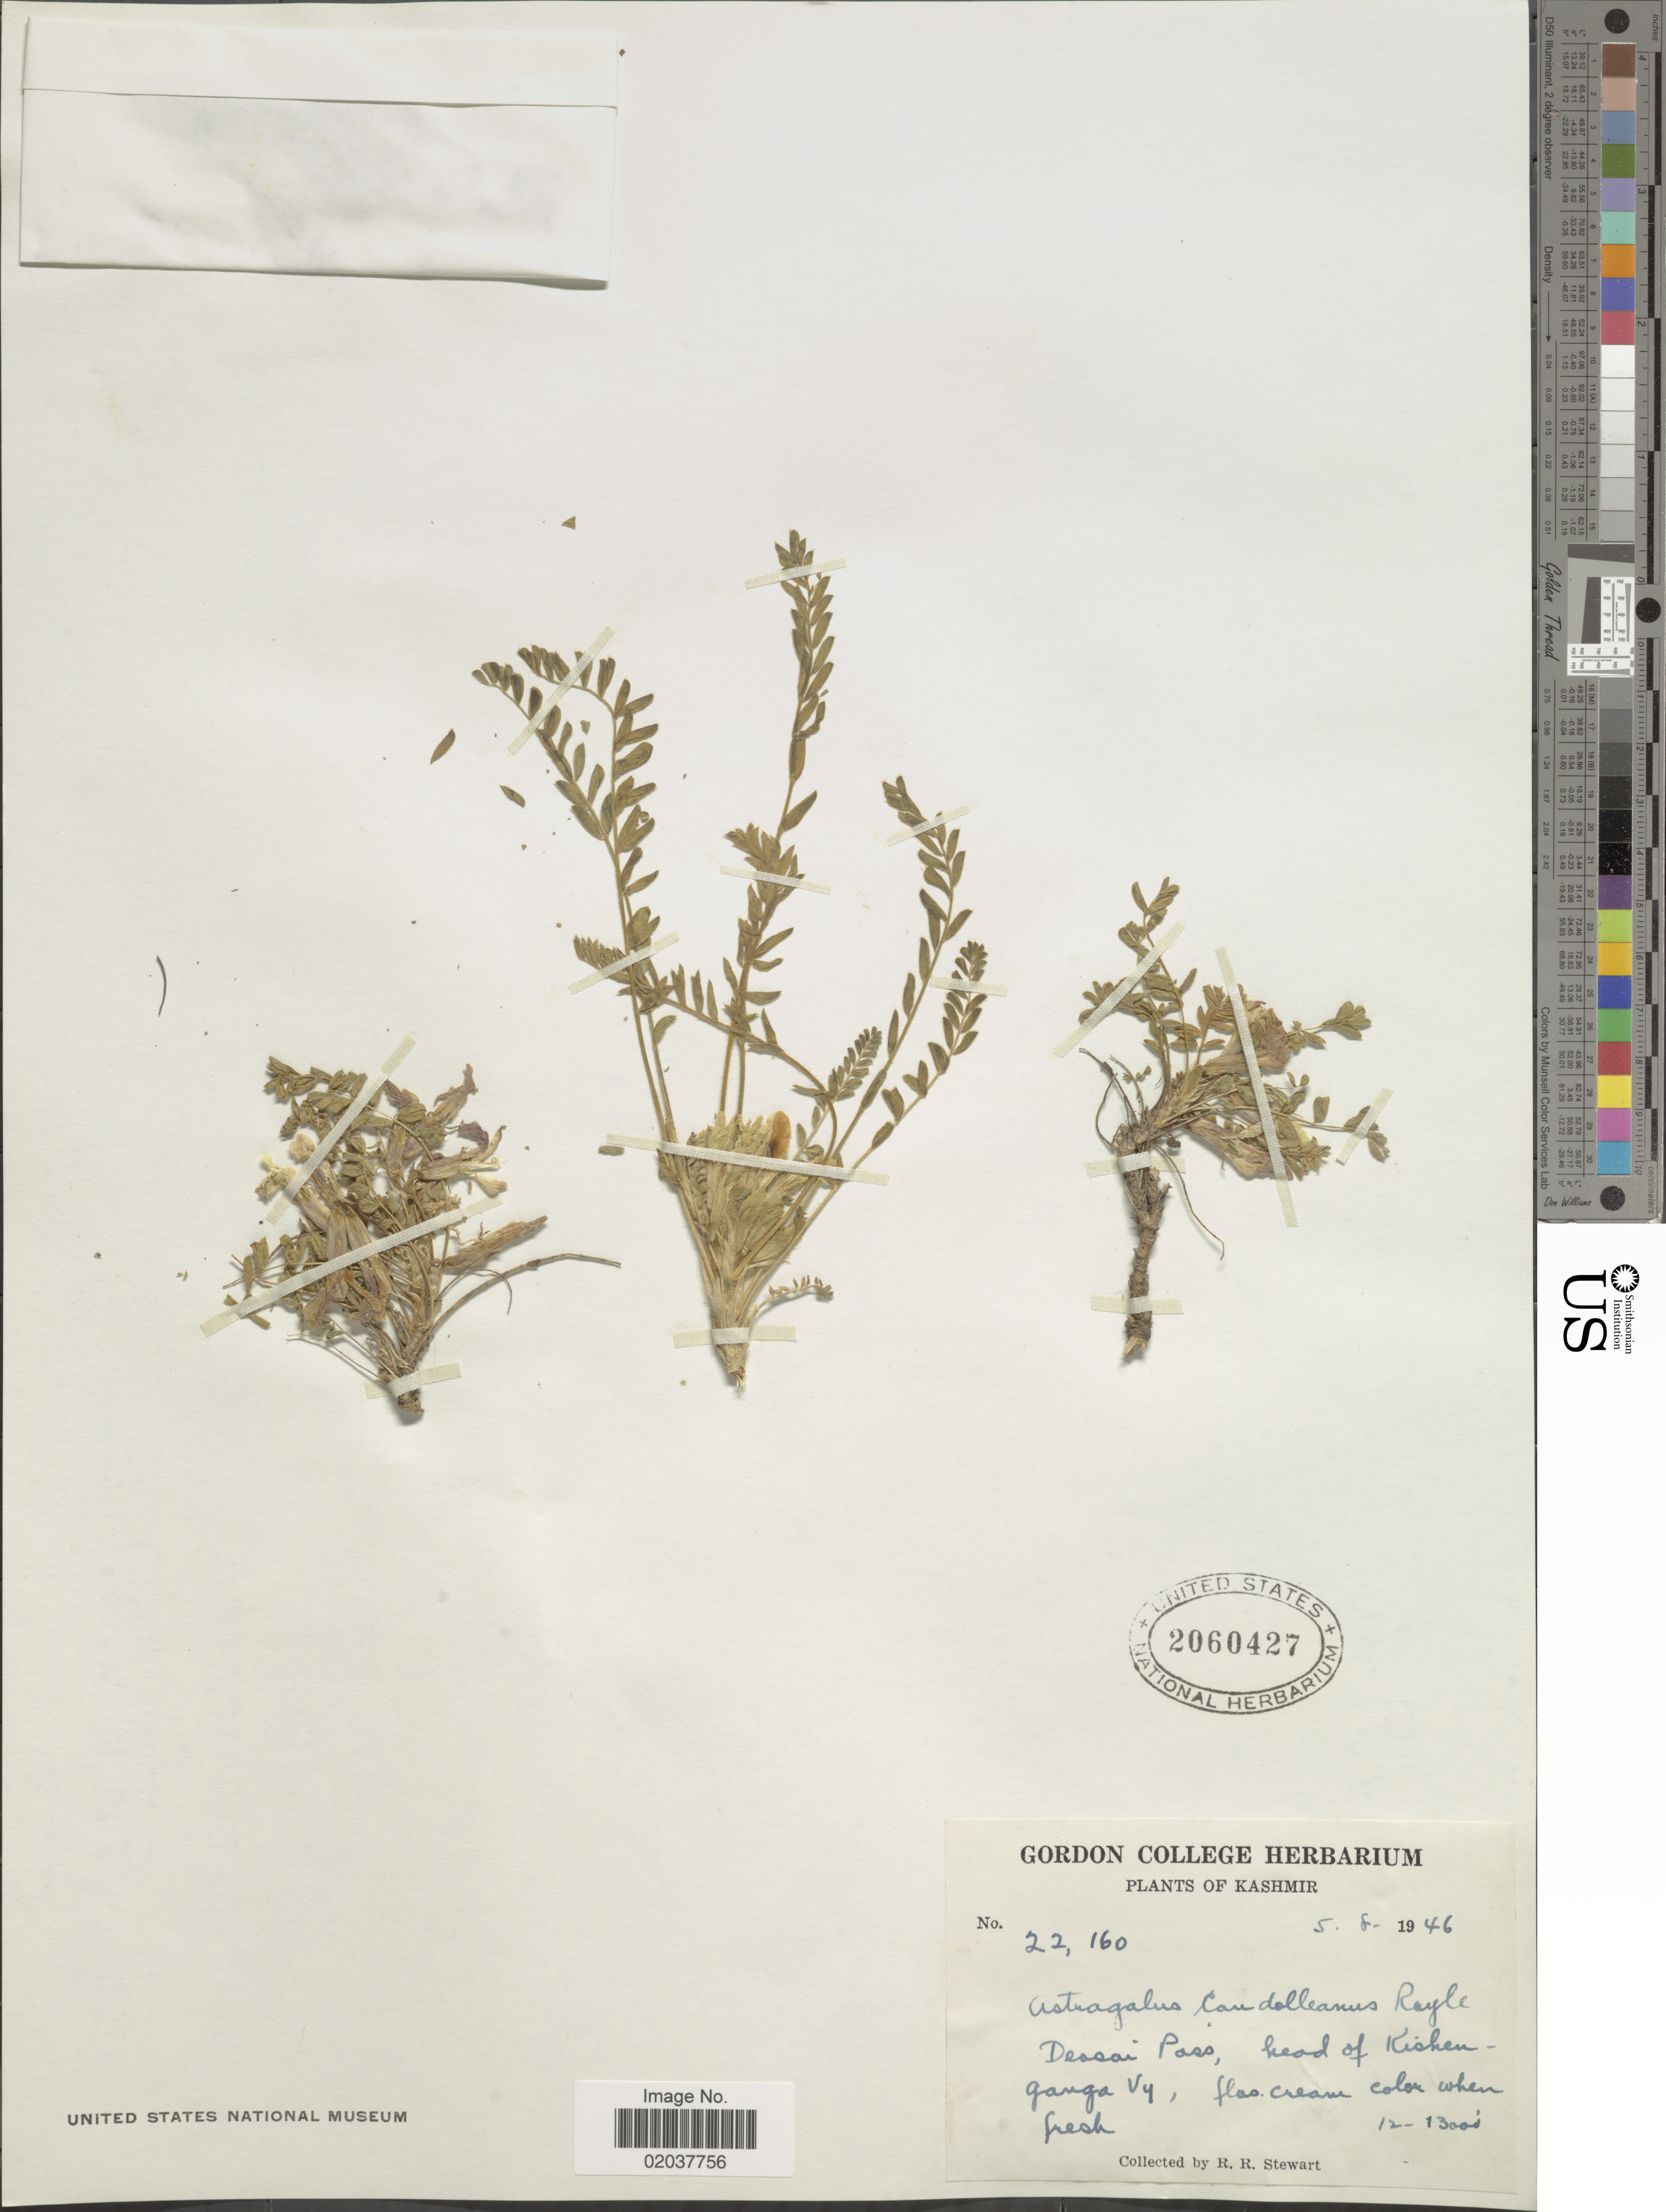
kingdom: Plantae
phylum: Tracheophyta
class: Magnoliopsida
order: Fabales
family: Fabaceae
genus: Astragalus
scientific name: Astragalus candolleanus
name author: Royle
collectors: R. R. Stewart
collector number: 22160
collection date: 1946-08-05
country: India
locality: Kashmir, Dessai Pass, head of Kishenganga V4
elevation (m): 3658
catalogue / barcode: US 2060427